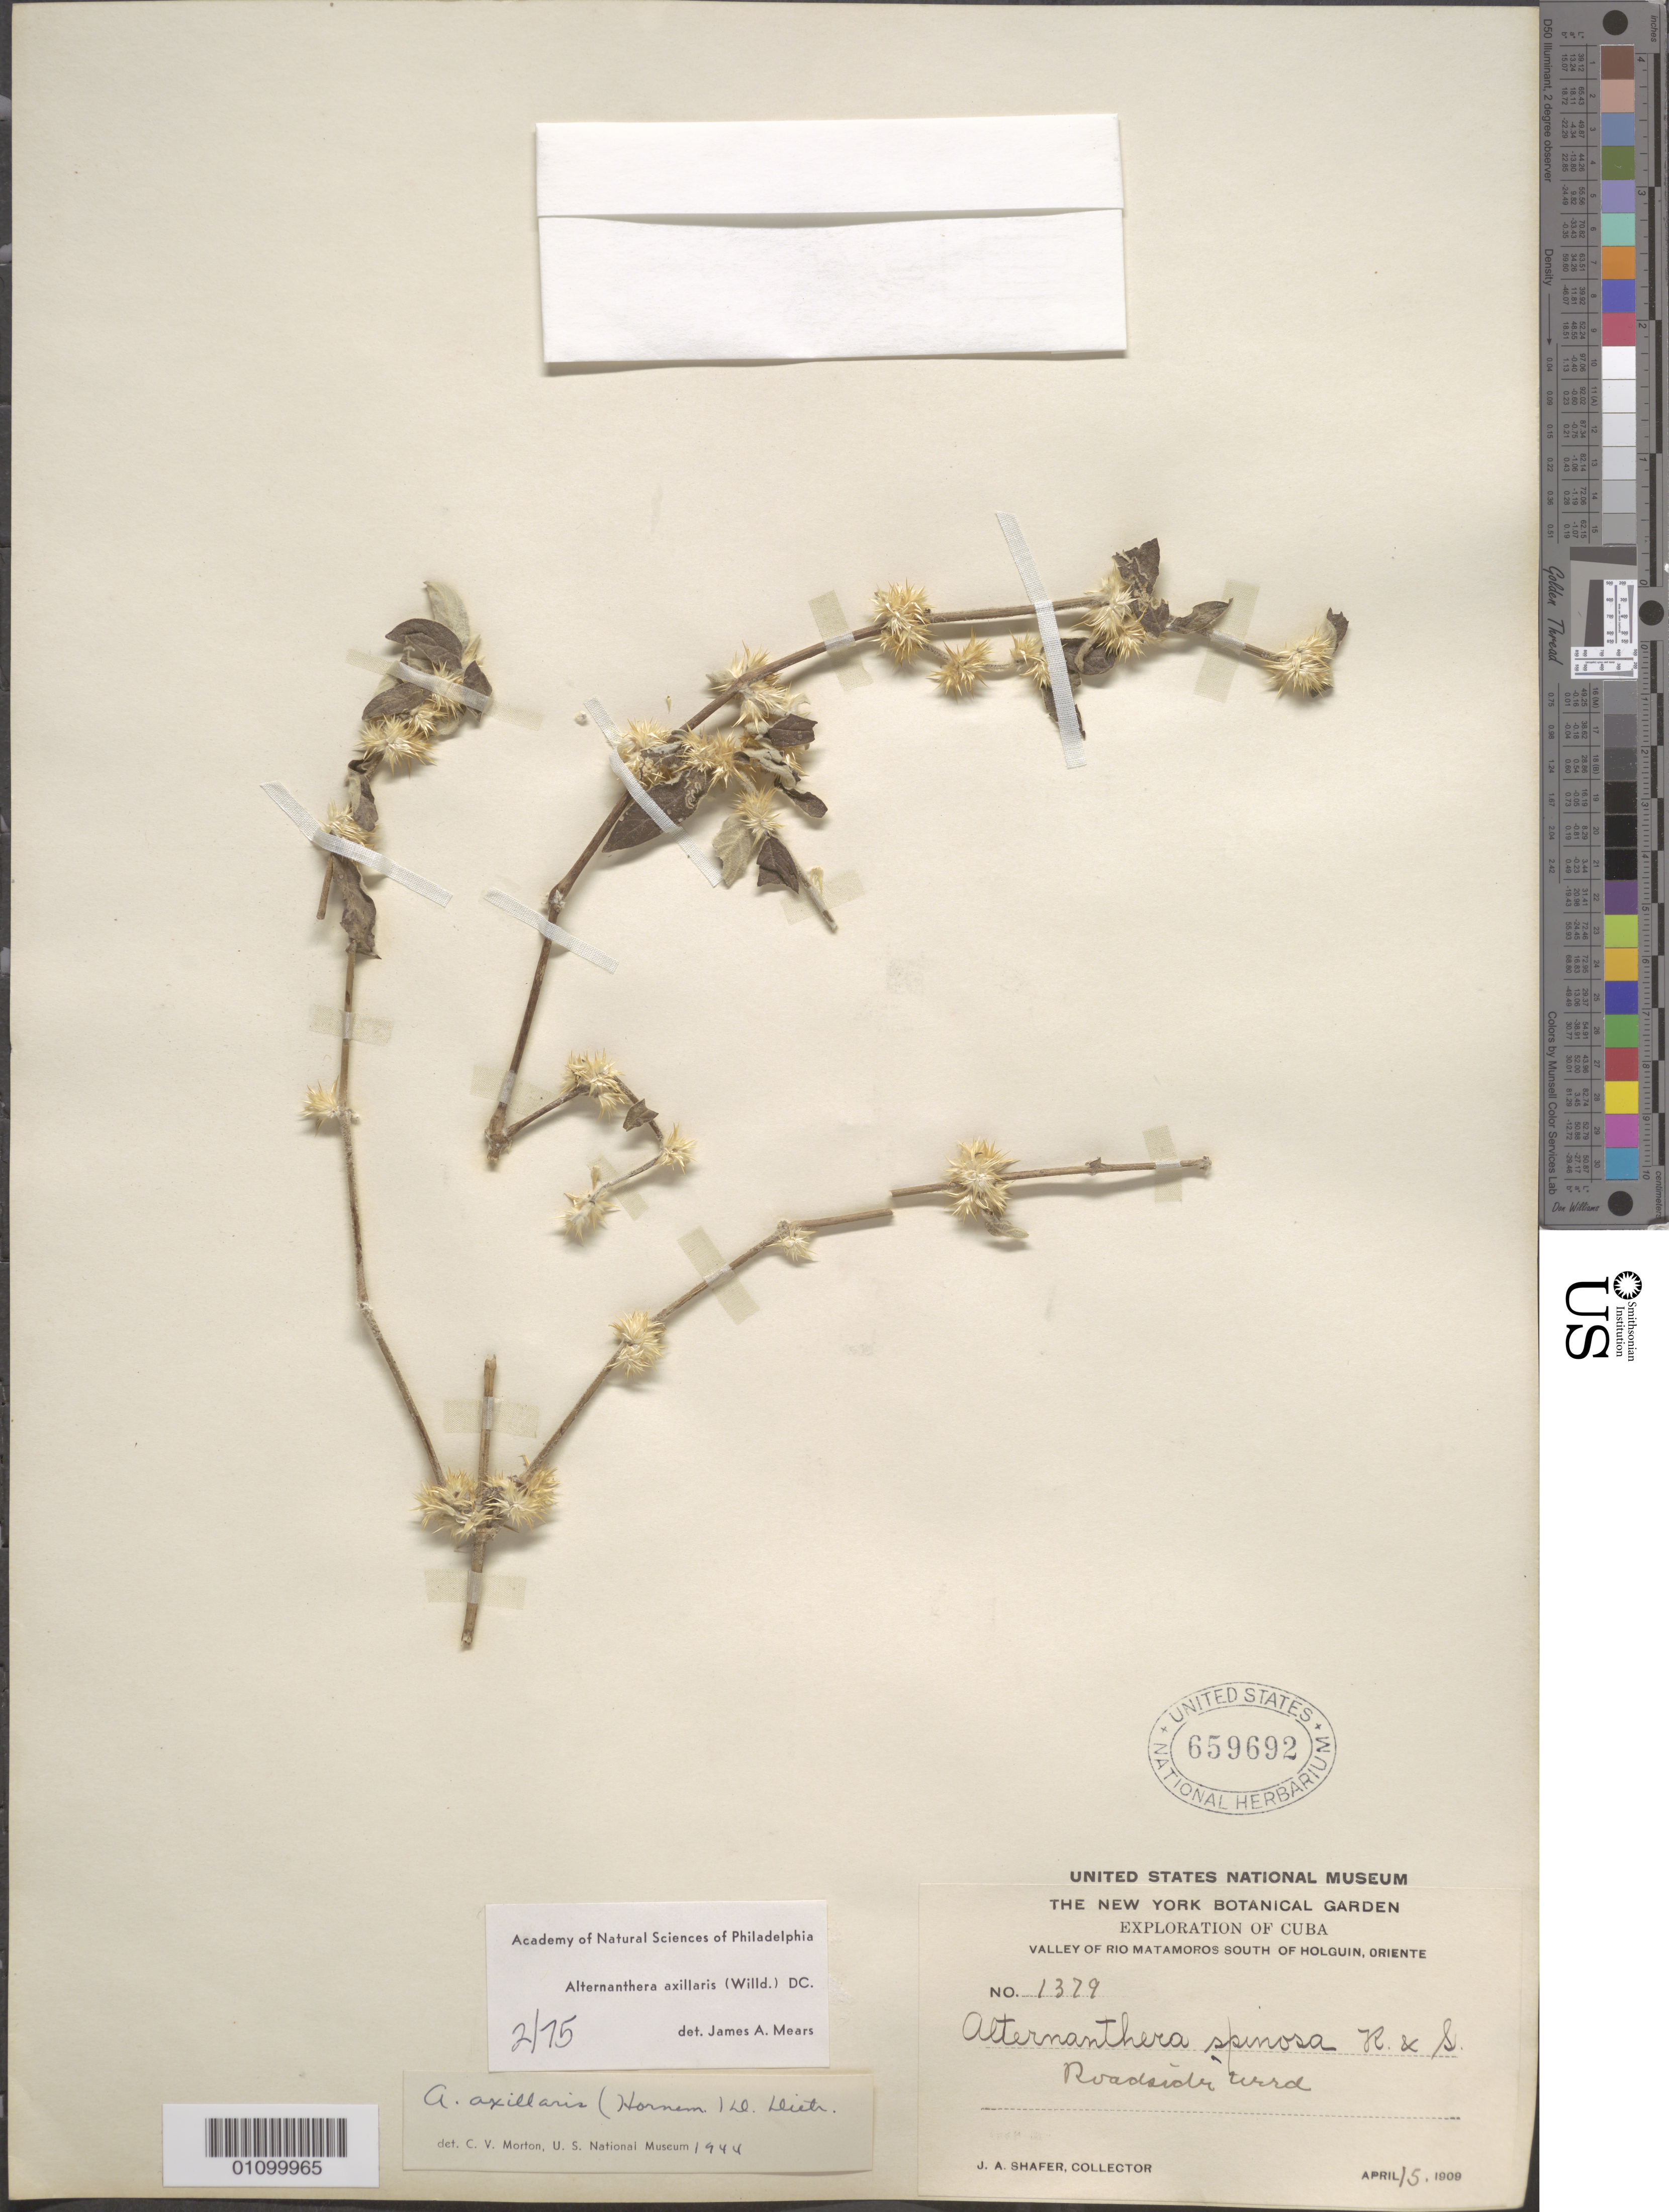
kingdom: Plantae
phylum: Tracheophyta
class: Magnoliopsida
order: Caryophyllales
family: Amaranthaceae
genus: Alternanthera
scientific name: Alternanthera axillaris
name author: (Hornem. ex Willd.) D. Dietr.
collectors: J. A. Shafer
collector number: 1379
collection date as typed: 15 Apr 1909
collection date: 1909-04-15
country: Cuba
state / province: Holguín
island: Cuba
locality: Valley of Rio Matamoros South of Holguin, oriente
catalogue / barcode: US 659692